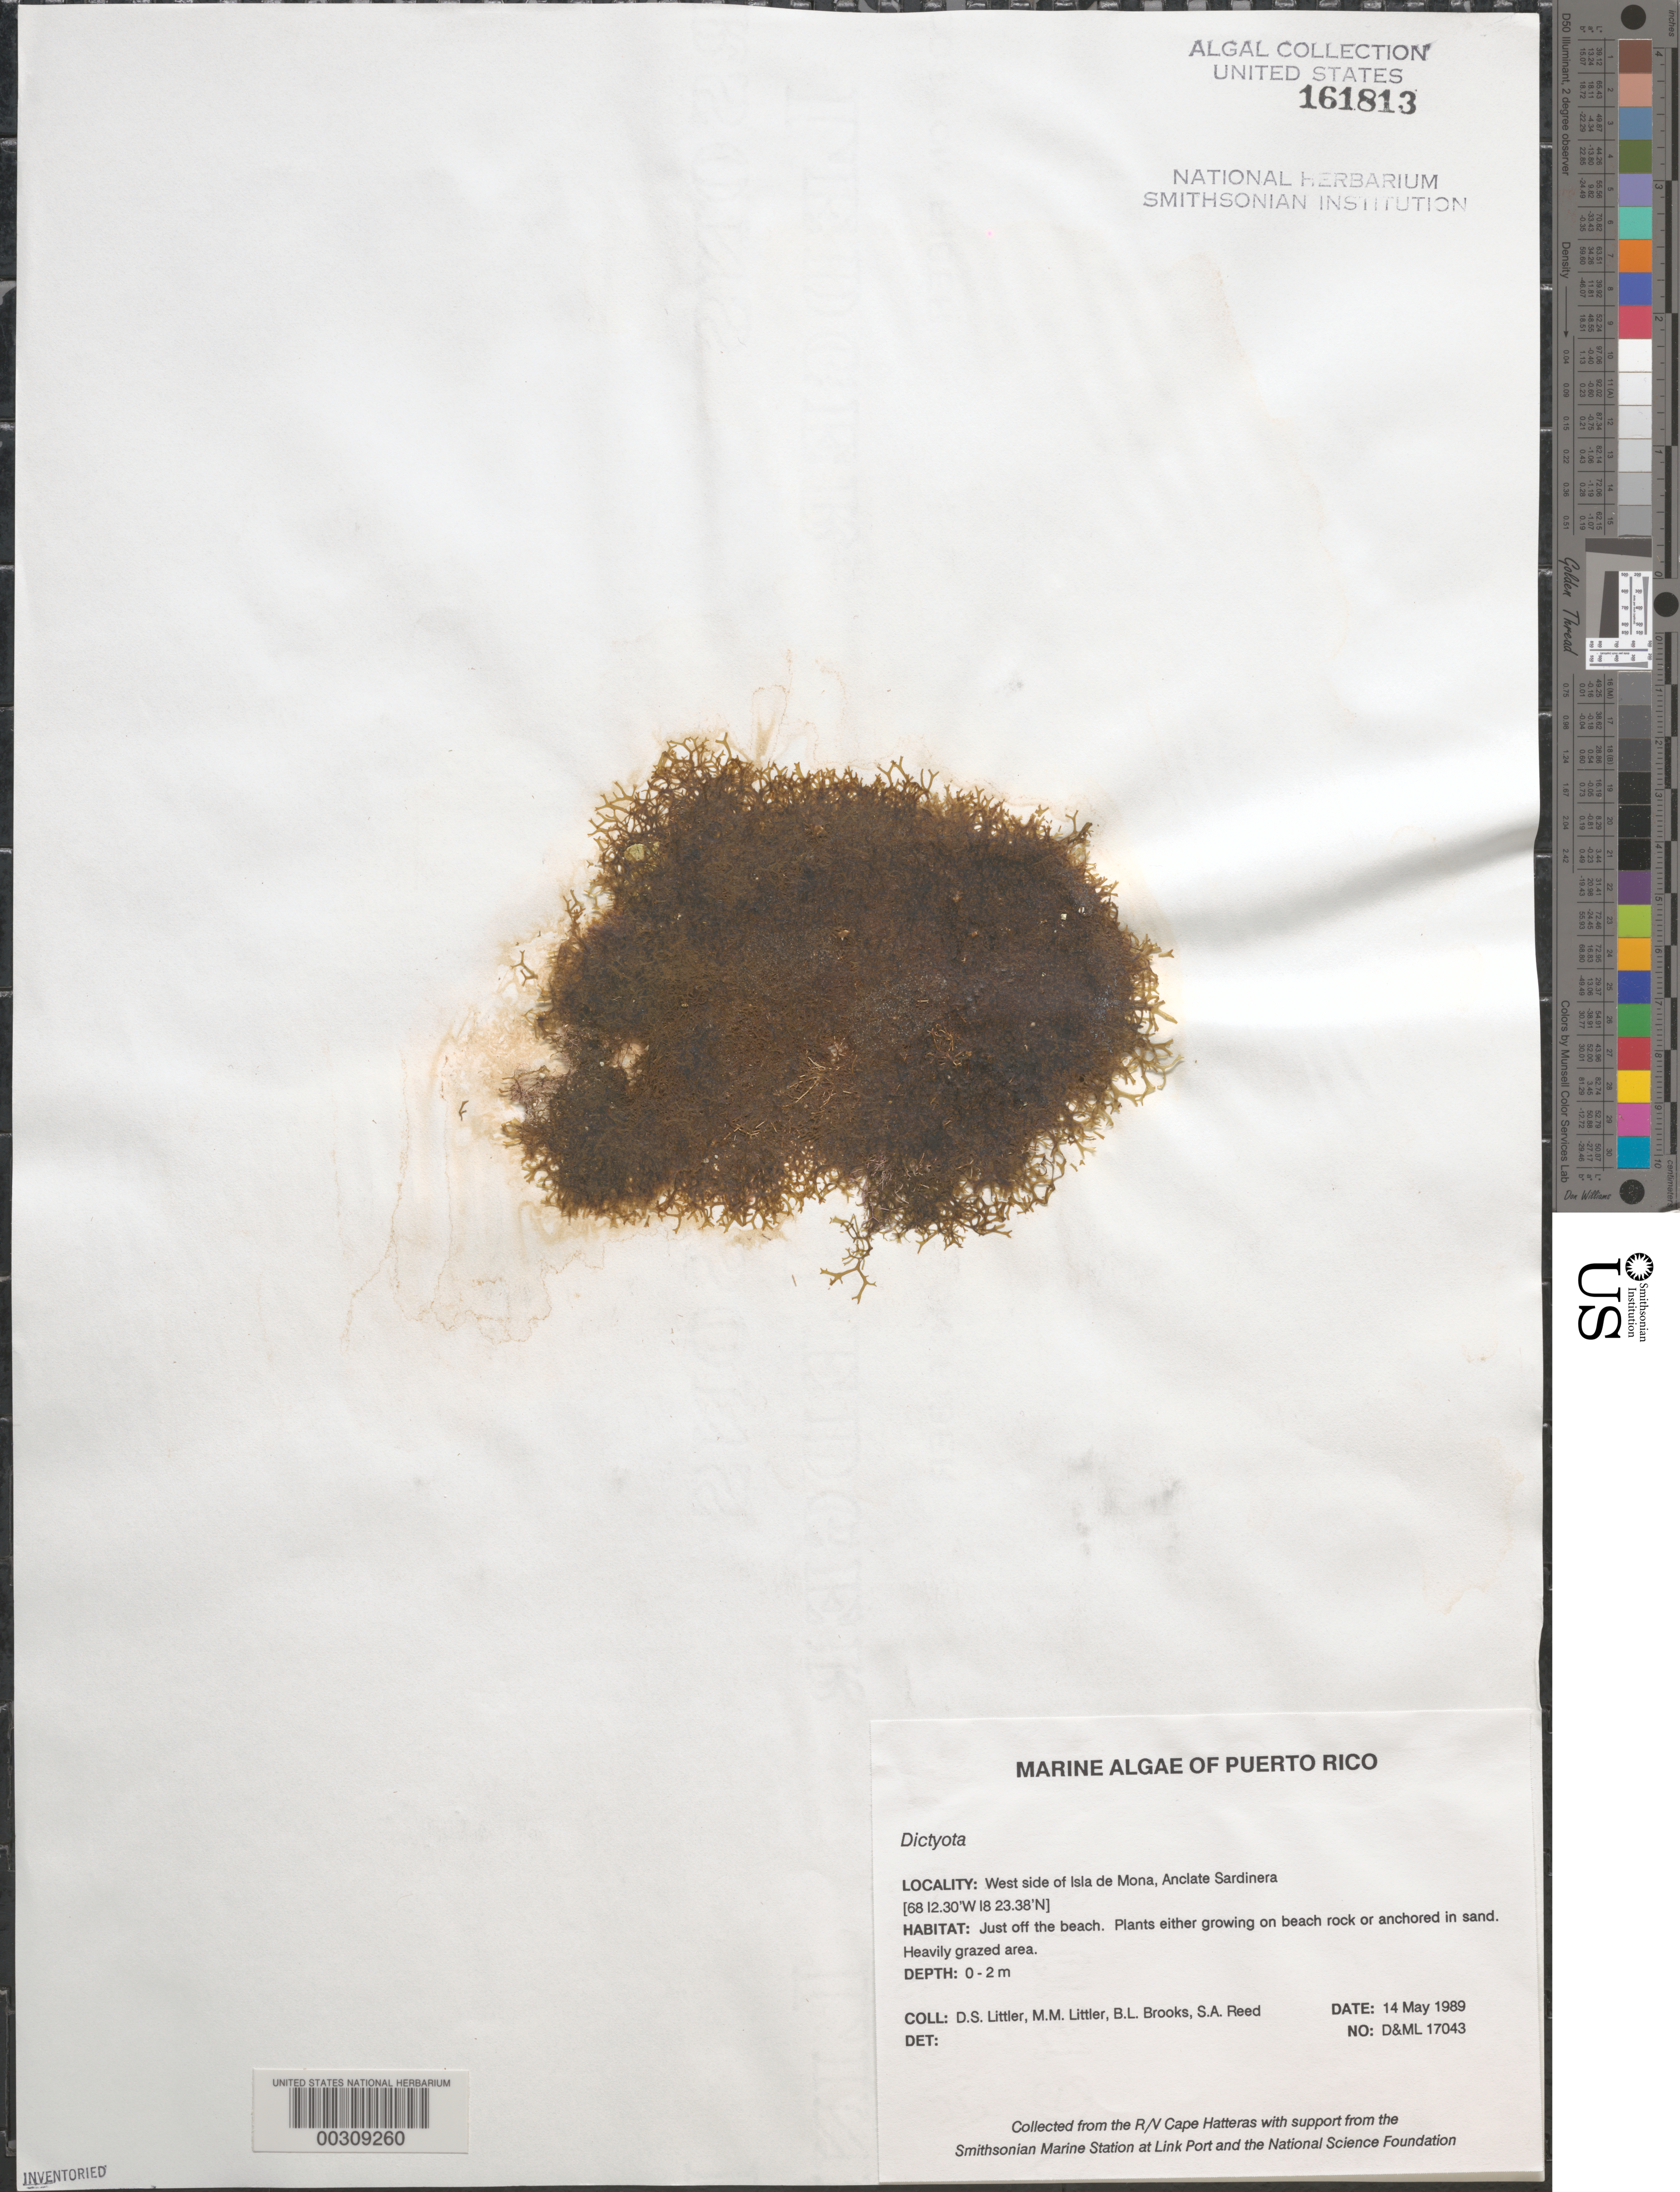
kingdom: Chromista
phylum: Ochrophyta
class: Phaeophyceae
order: Dictyotales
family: Dictyotaceae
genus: Dictyota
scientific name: Dictyota sp.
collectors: D. S. Littler, M. M. Littler, B. Brooks & S. Reed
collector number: D&ML 17043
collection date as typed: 14 May 1989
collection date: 1989-05-14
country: Puerto Rico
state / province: Mayaguez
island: Isla de Mona (Isla Mona)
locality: Anclate Sardinera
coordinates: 18 23.38'N, 68 12.30'W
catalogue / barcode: US 161813